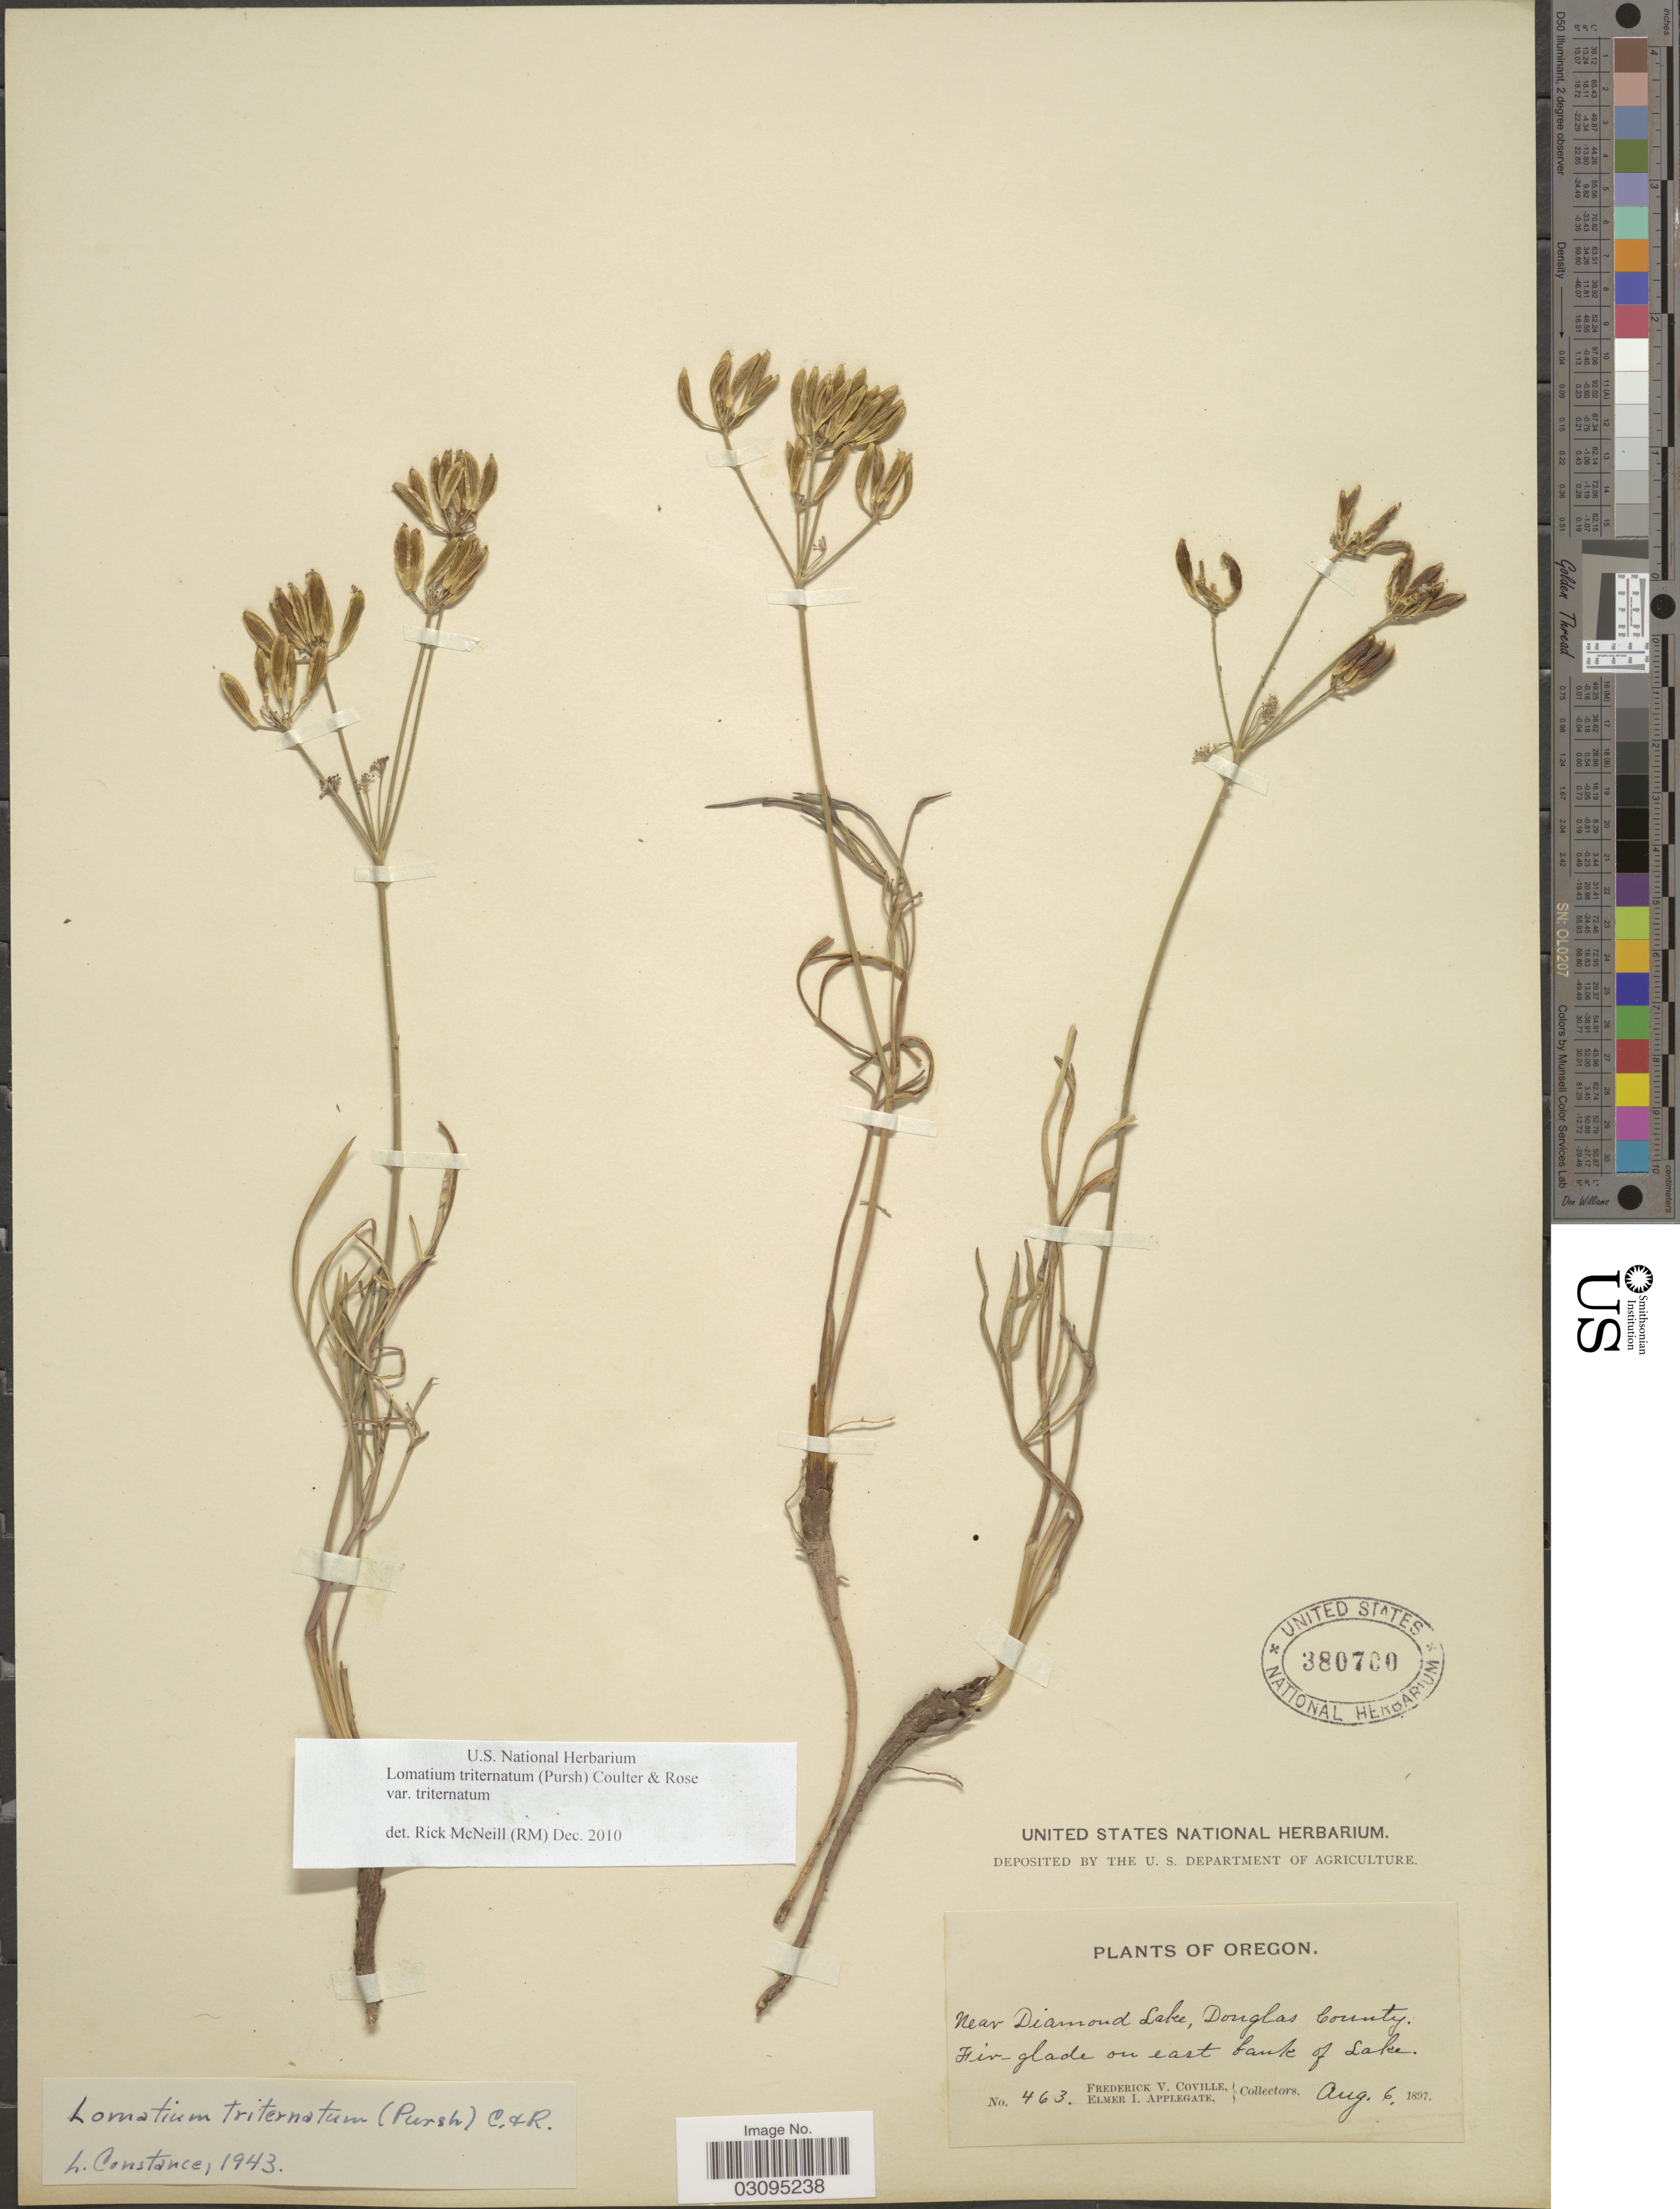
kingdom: Plantae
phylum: Tracheophyta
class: Magnoliopsida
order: Apiales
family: Apiaceae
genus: Lomatium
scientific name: Lomatium triternatum var. triternatum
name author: (Pursh) J.M. Coult. & Rose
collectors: F. V. Coville & E. I. Applegate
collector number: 463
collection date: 1897-08-06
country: United States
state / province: Oregon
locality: Near Diamond Lake, Douglas County. Fir-glade on east bank of Lake.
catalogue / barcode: US 380700